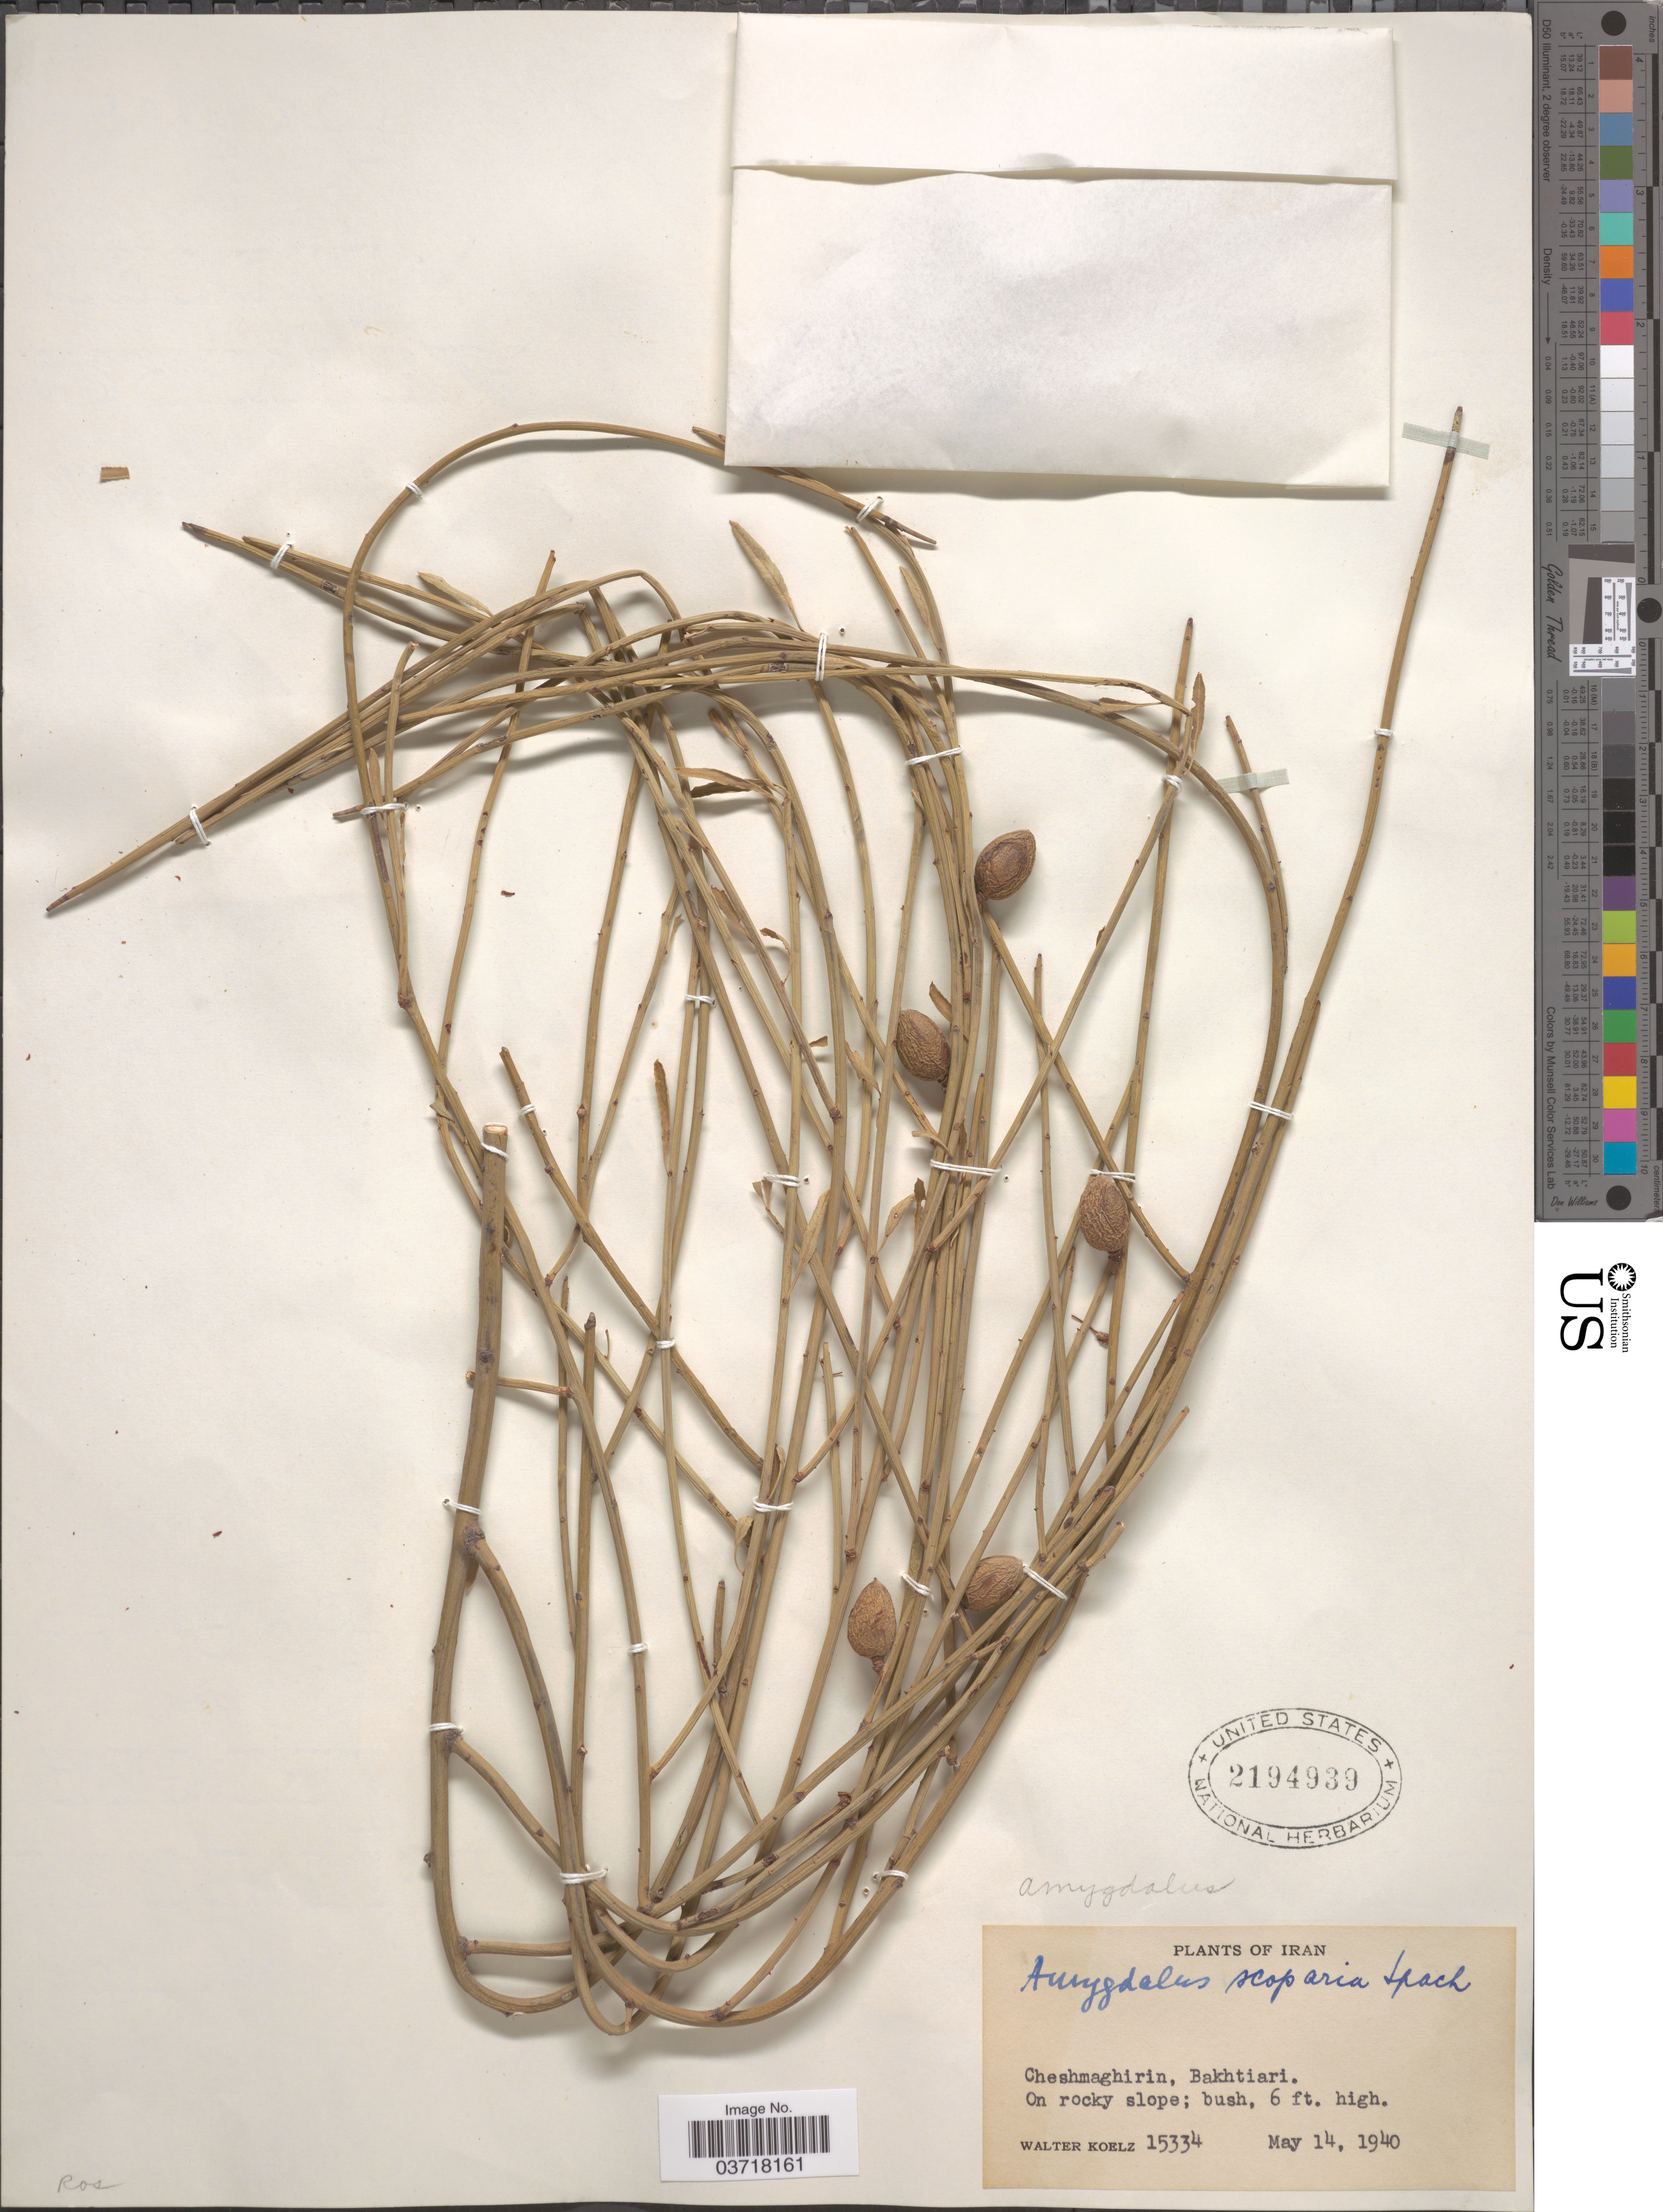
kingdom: Plantae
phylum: Tracheophyta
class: Magnoliopsida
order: Rosales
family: Rosaceae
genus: Prunus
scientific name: Prunus scoparia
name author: C.K. Schneid.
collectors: W. N. Koelz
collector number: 15334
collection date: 1940-05-14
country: Iran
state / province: Chahar Mahaal and Bakhtiari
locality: Cheshmaghirin, Bakhtiari.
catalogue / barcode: US 2194939